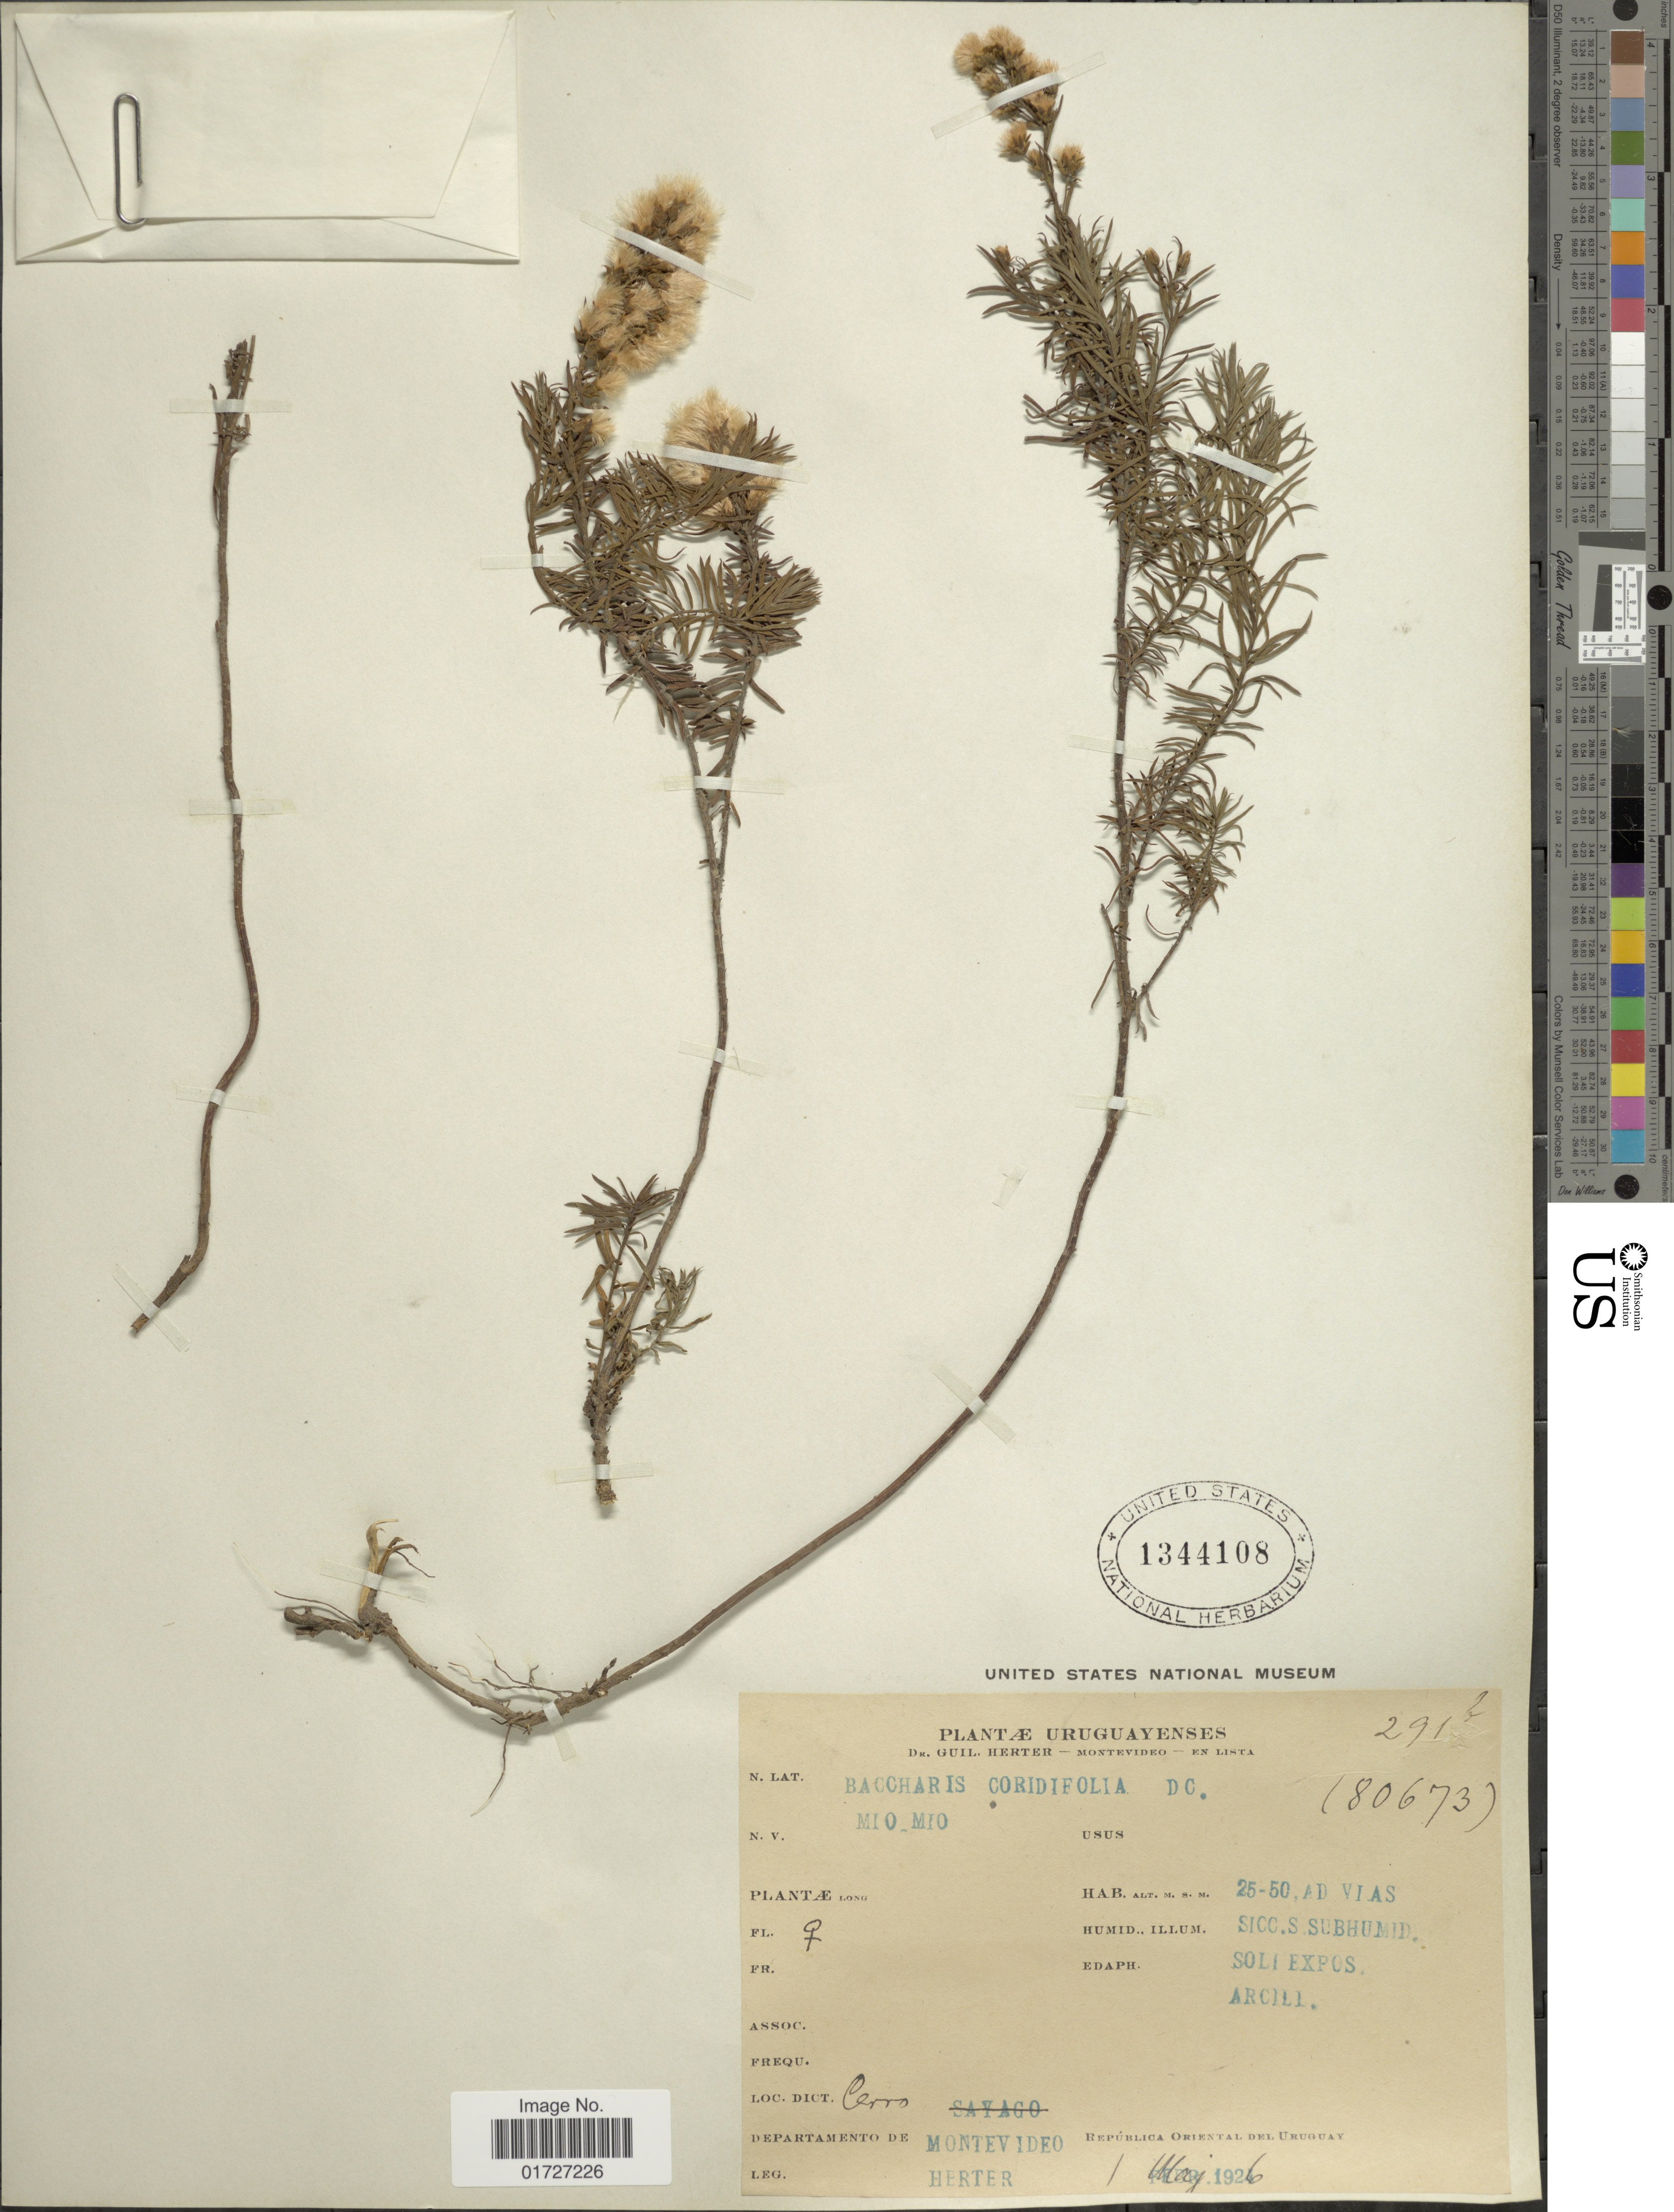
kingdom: Plantae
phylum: Tracheophyta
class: Magnoliopsida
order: Asterales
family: Asteraceae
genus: Baccharis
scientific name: Baccharis coridifolia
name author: DC.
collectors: W. G. Herter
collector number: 291b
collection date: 1926-05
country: Uruguay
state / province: Montevideo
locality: Cerro, Republica Oriental del Uruguay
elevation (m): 25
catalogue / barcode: US 1344108